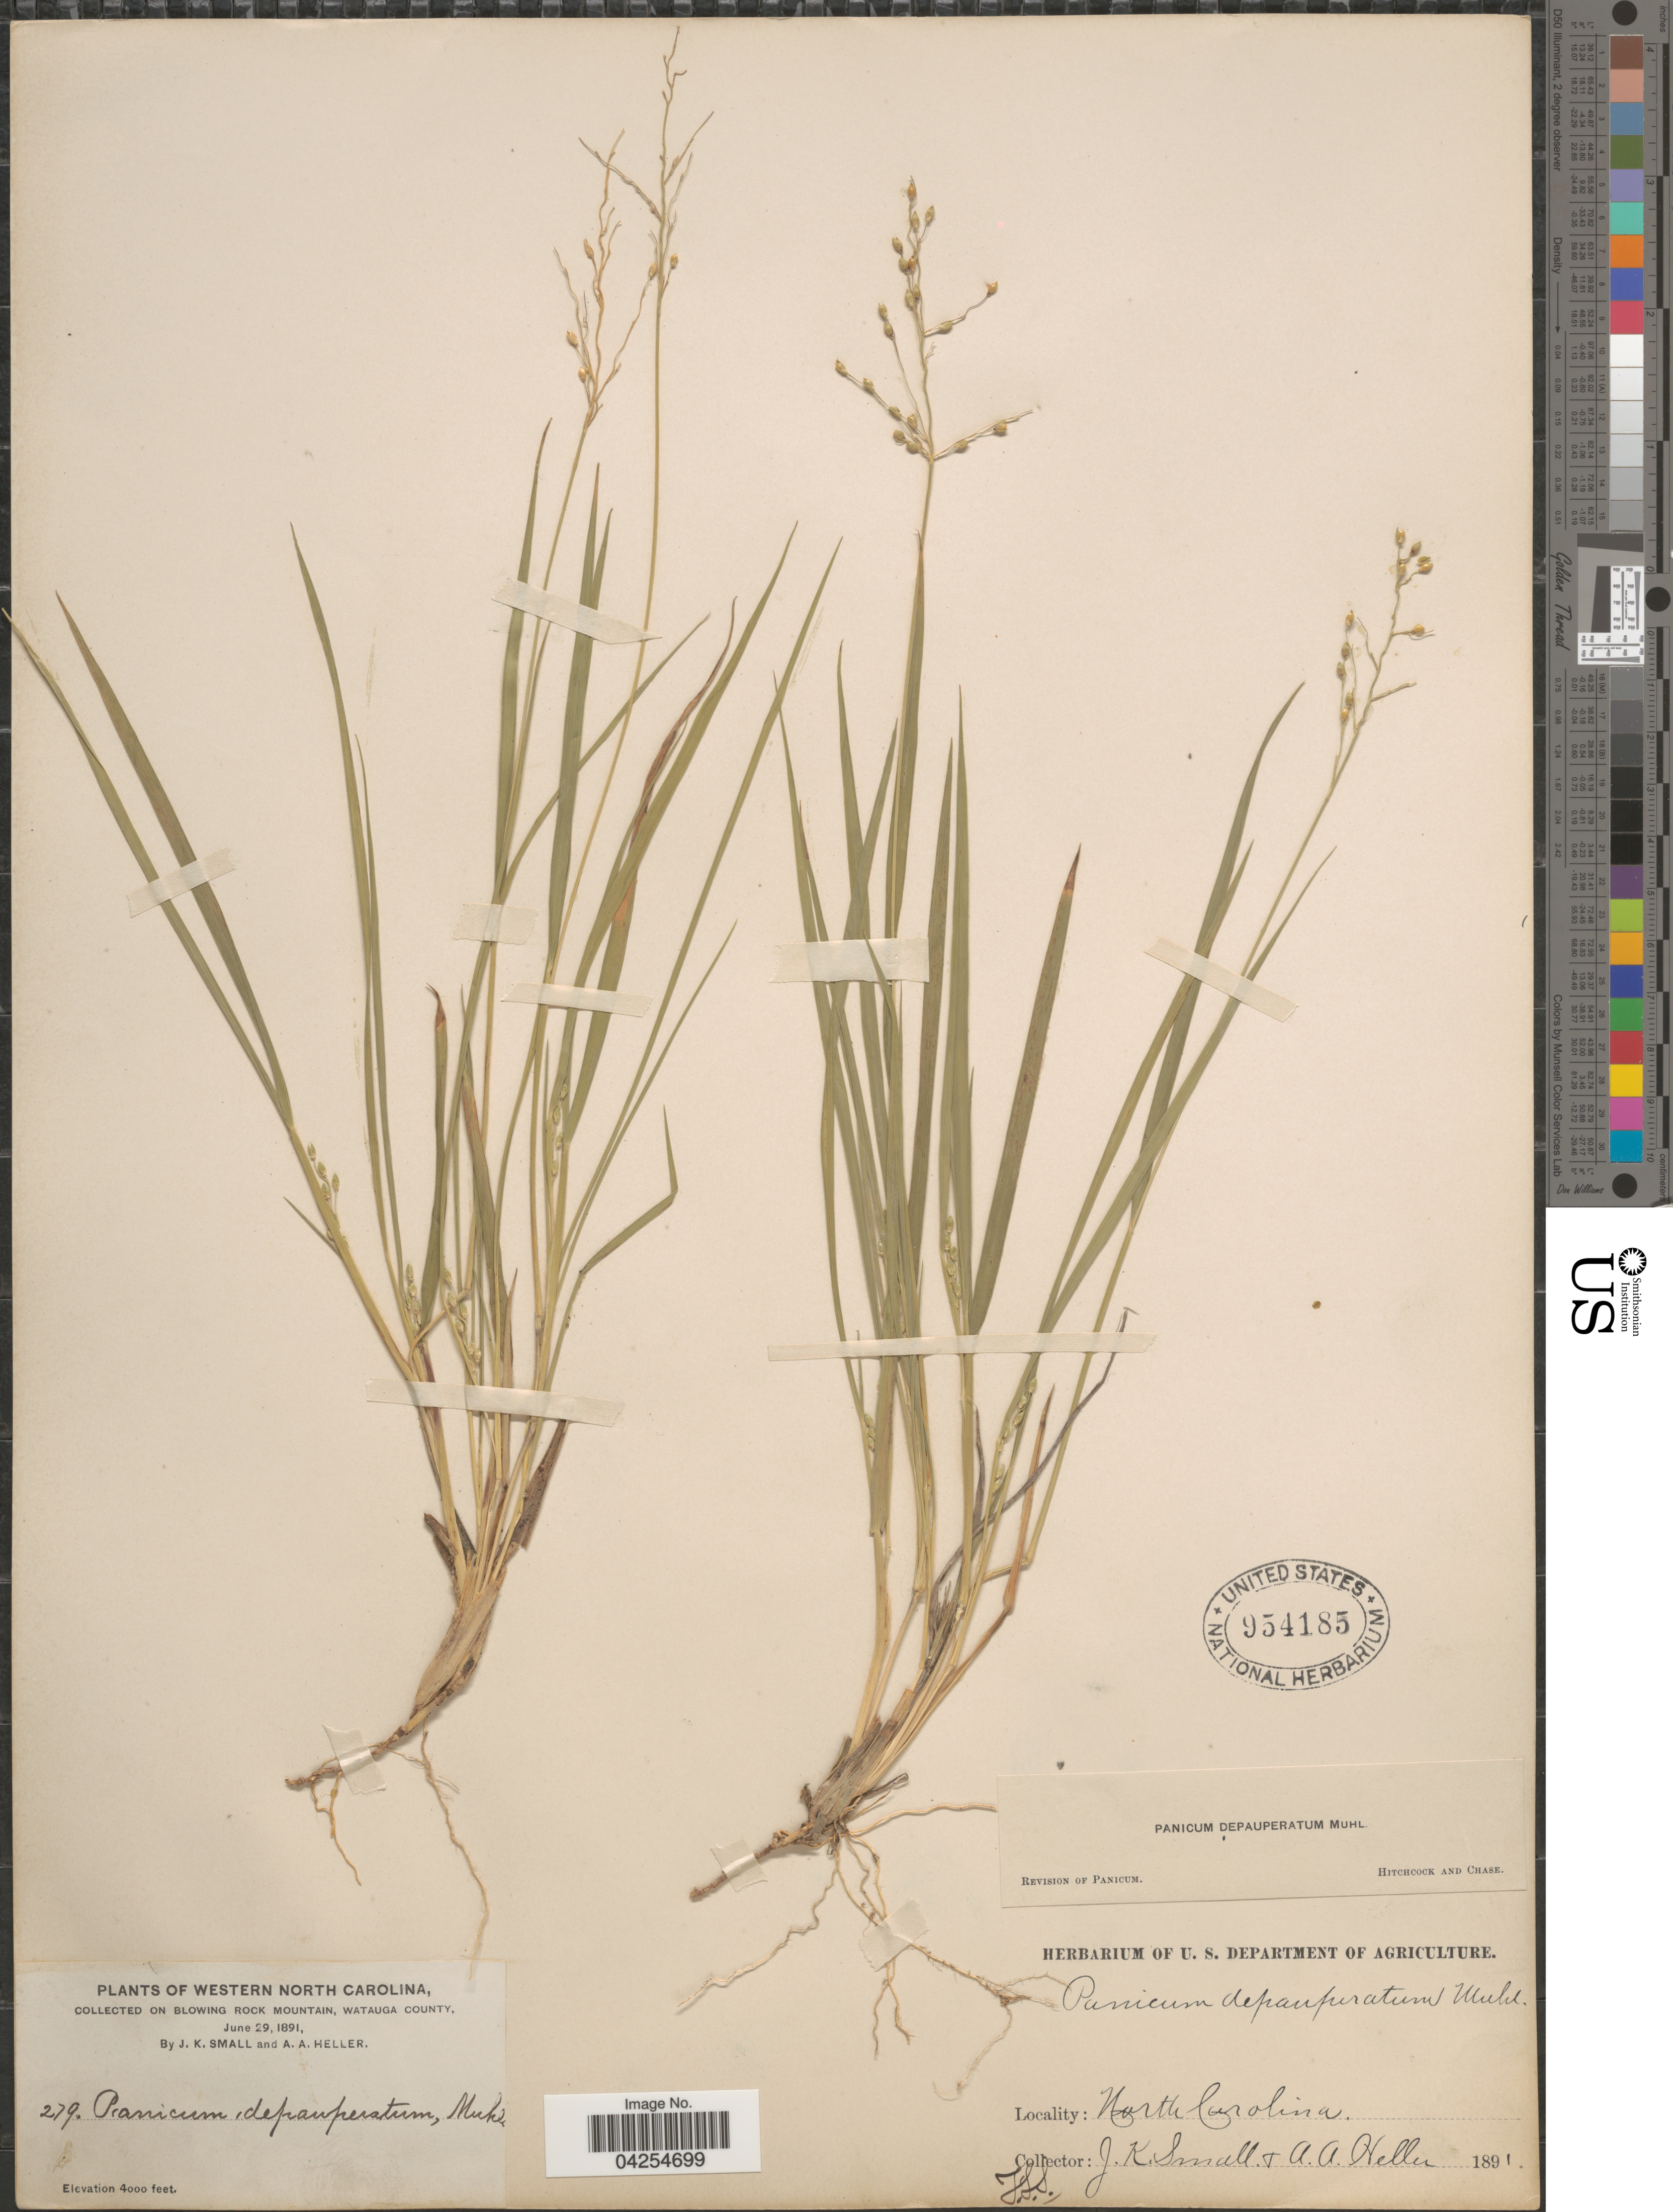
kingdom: Plantae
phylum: Tracheophyta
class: Liliopsida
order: Poales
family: Poaceae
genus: Dichanthelium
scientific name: Dichanthelium depauperatum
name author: (Muhl.) Gould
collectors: J. K. Small & A. A. Heller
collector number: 279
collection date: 1891-06-29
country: United States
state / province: North Carolina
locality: Western North Carolina. On Blowing Rock Mountain, Watauga County.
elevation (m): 1219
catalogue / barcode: US 954185